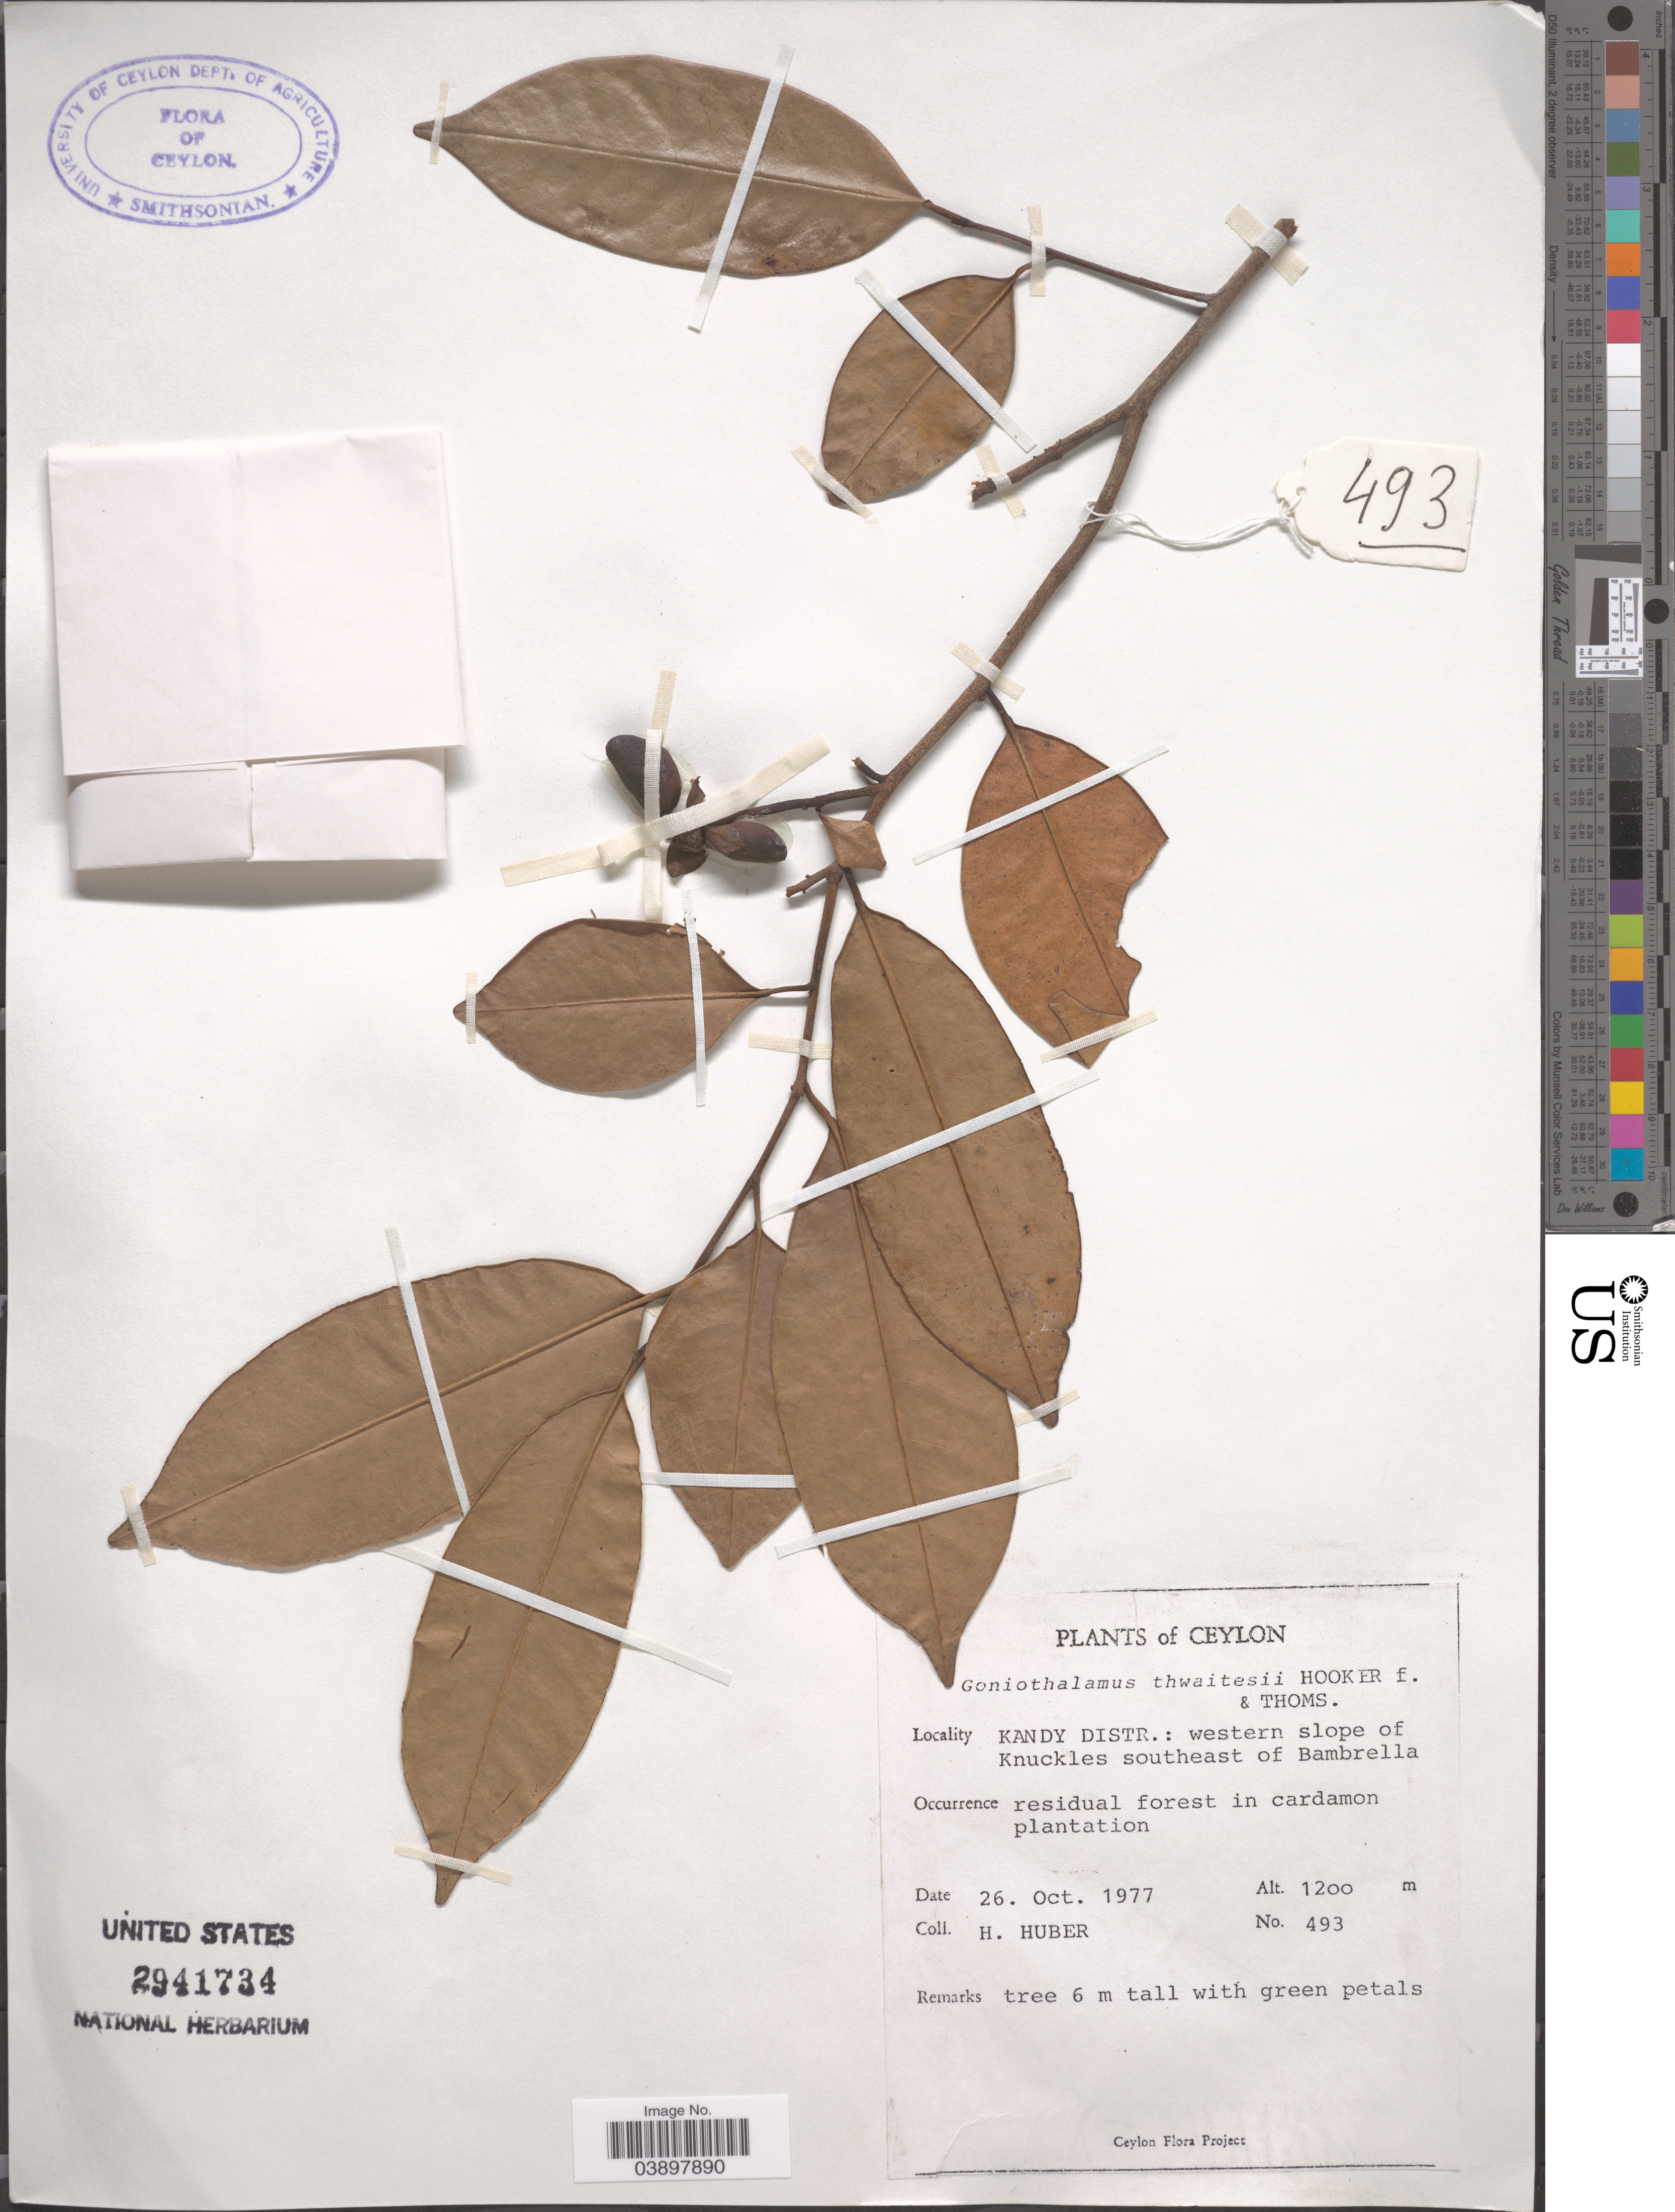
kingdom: Plantae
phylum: Tracheophyta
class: Magnoliopsida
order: Magnoliales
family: Annonaceae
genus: Goniothalamus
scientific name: Goniothalamus thwaitesii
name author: Hook. f. & Thomson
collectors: H. Huber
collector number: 493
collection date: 1977-10-26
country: Sri Lanka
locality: Ceylon. Kandy Distr.: western slope of Knuckles southeast of Bambrella. In cardamon plantation.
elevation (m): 1200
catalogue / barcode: US 2941734